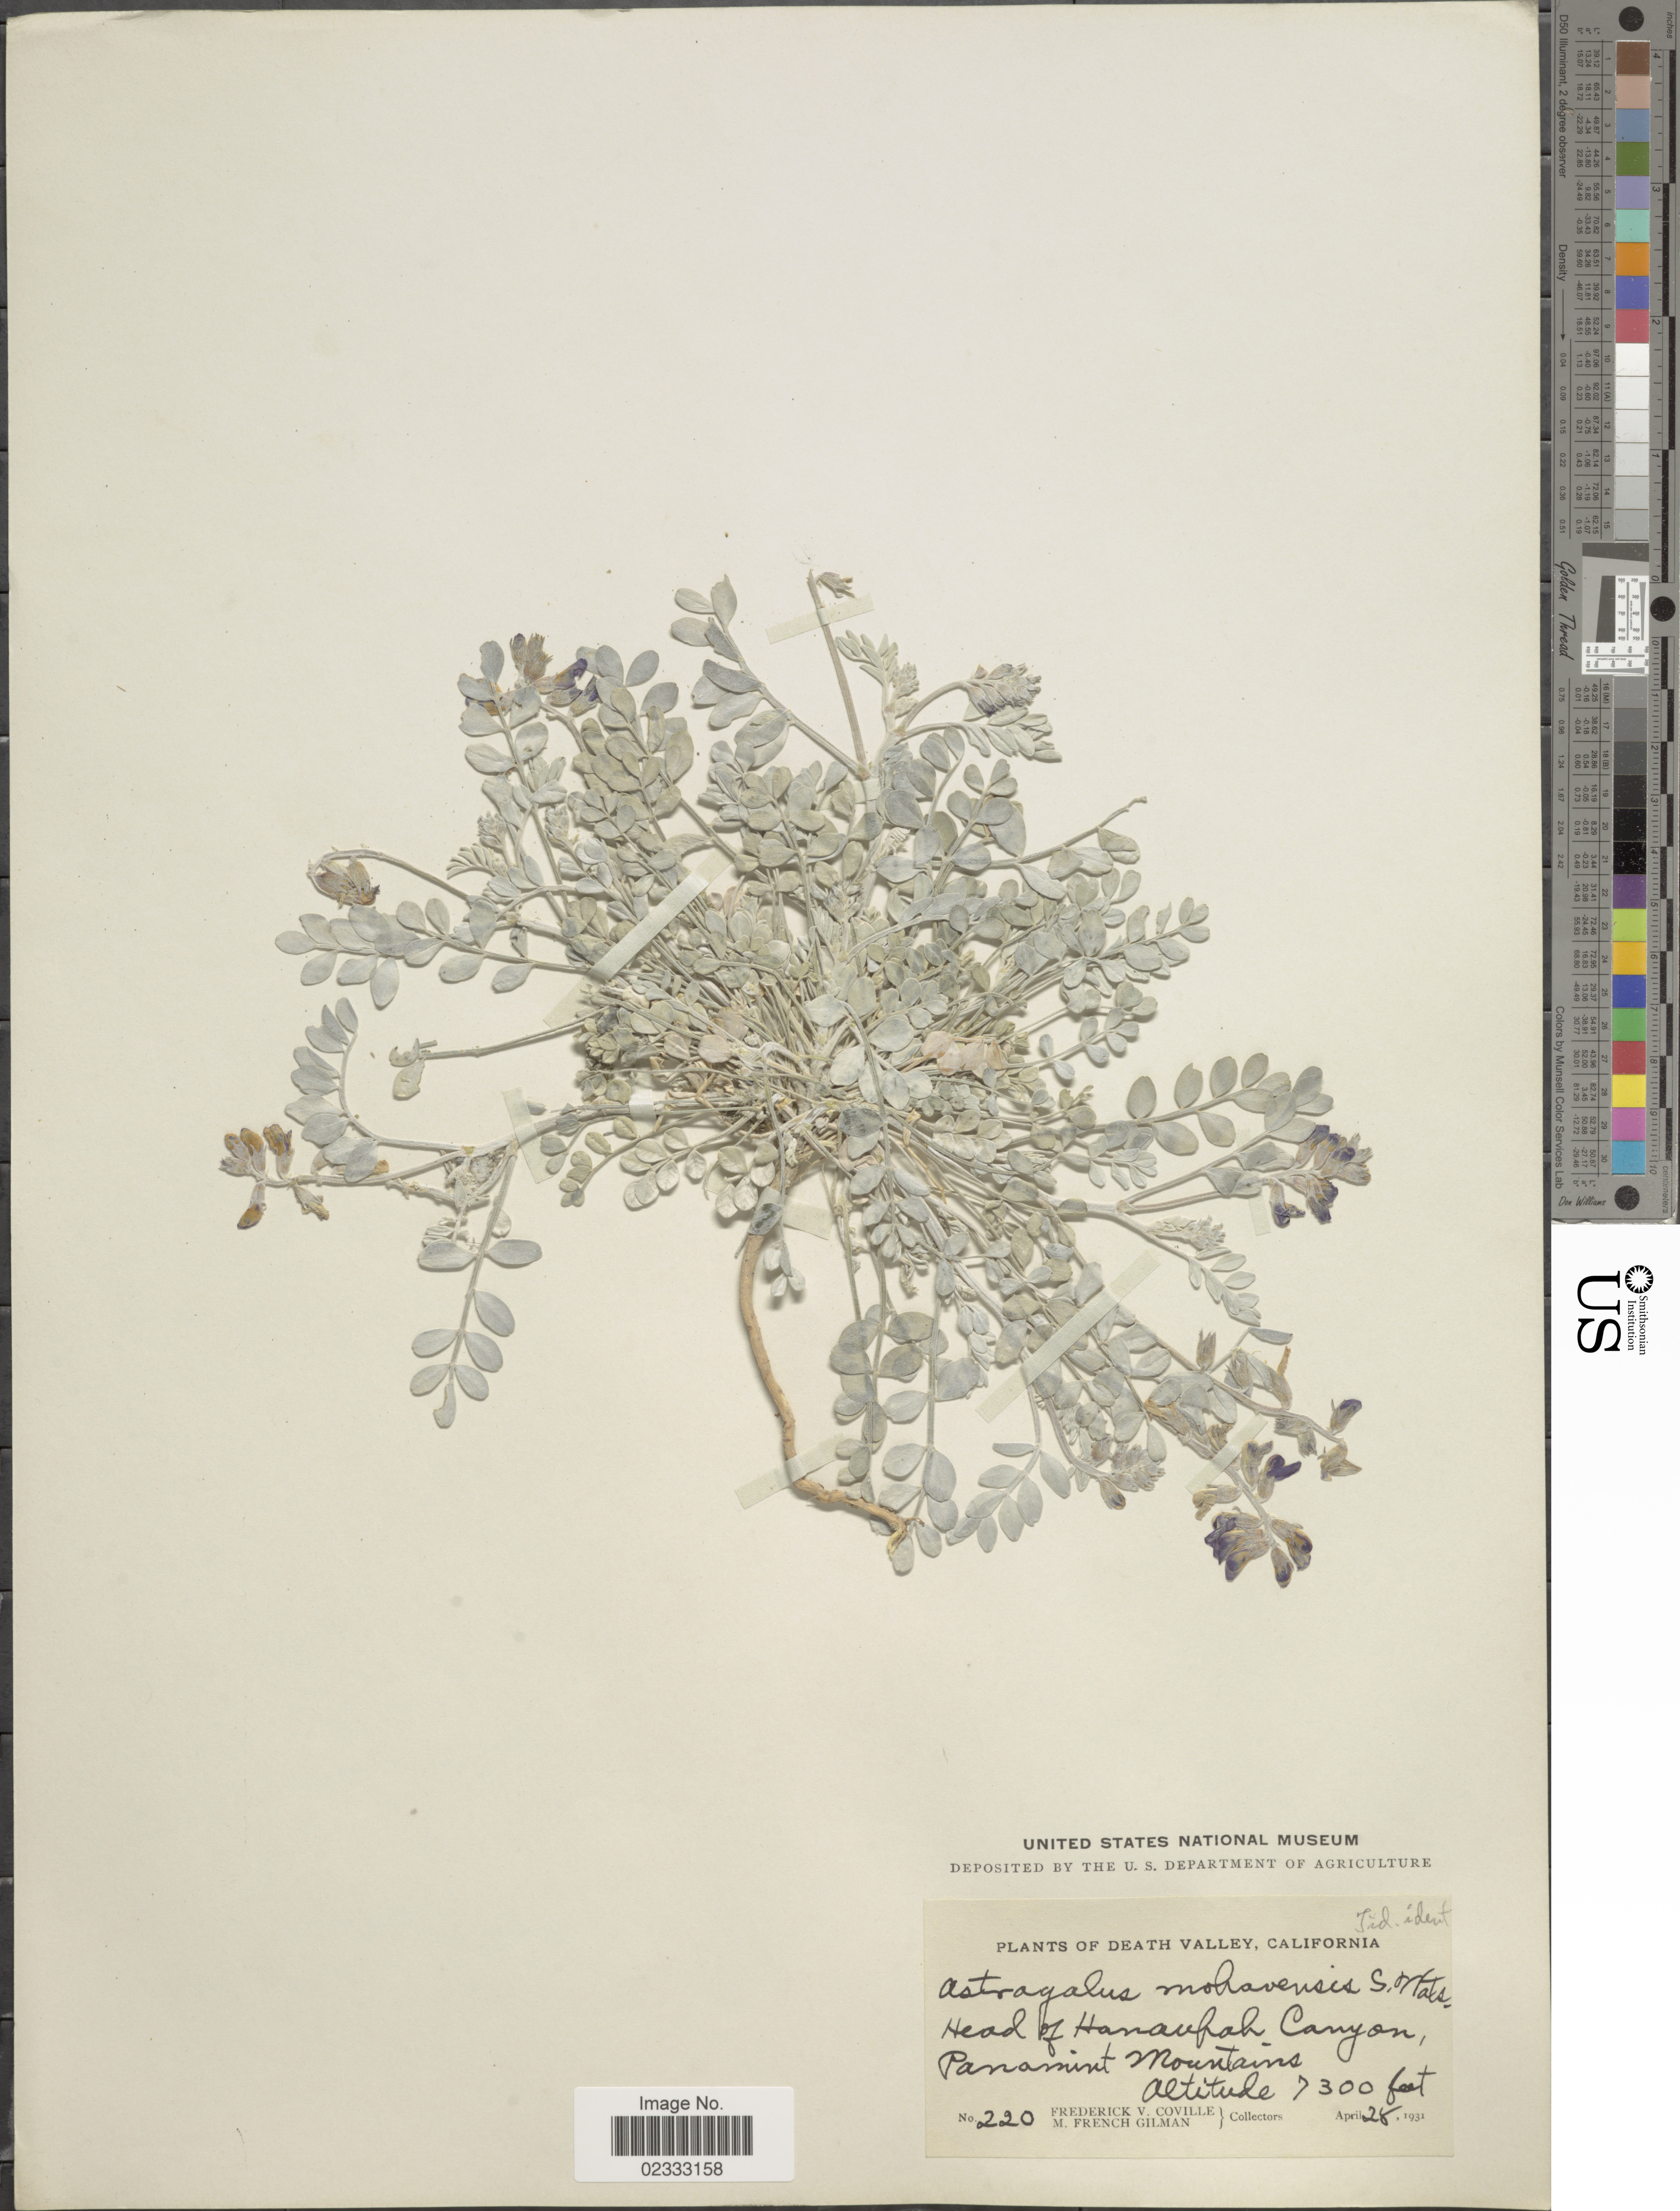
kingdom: Plantae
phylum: Tracheophyta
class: Magnoliopsida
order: Fabales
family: Fabaceae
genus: Astragalus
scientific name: Astragalus mojavensis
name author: S. Watson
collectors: F. V. Coville & M. F. Gilman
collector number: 220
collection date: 1931-04-28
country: United States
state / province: California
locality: Death Valley, California, Head of Hanaupah Canyon, Panamint Mountains.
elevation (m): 2225